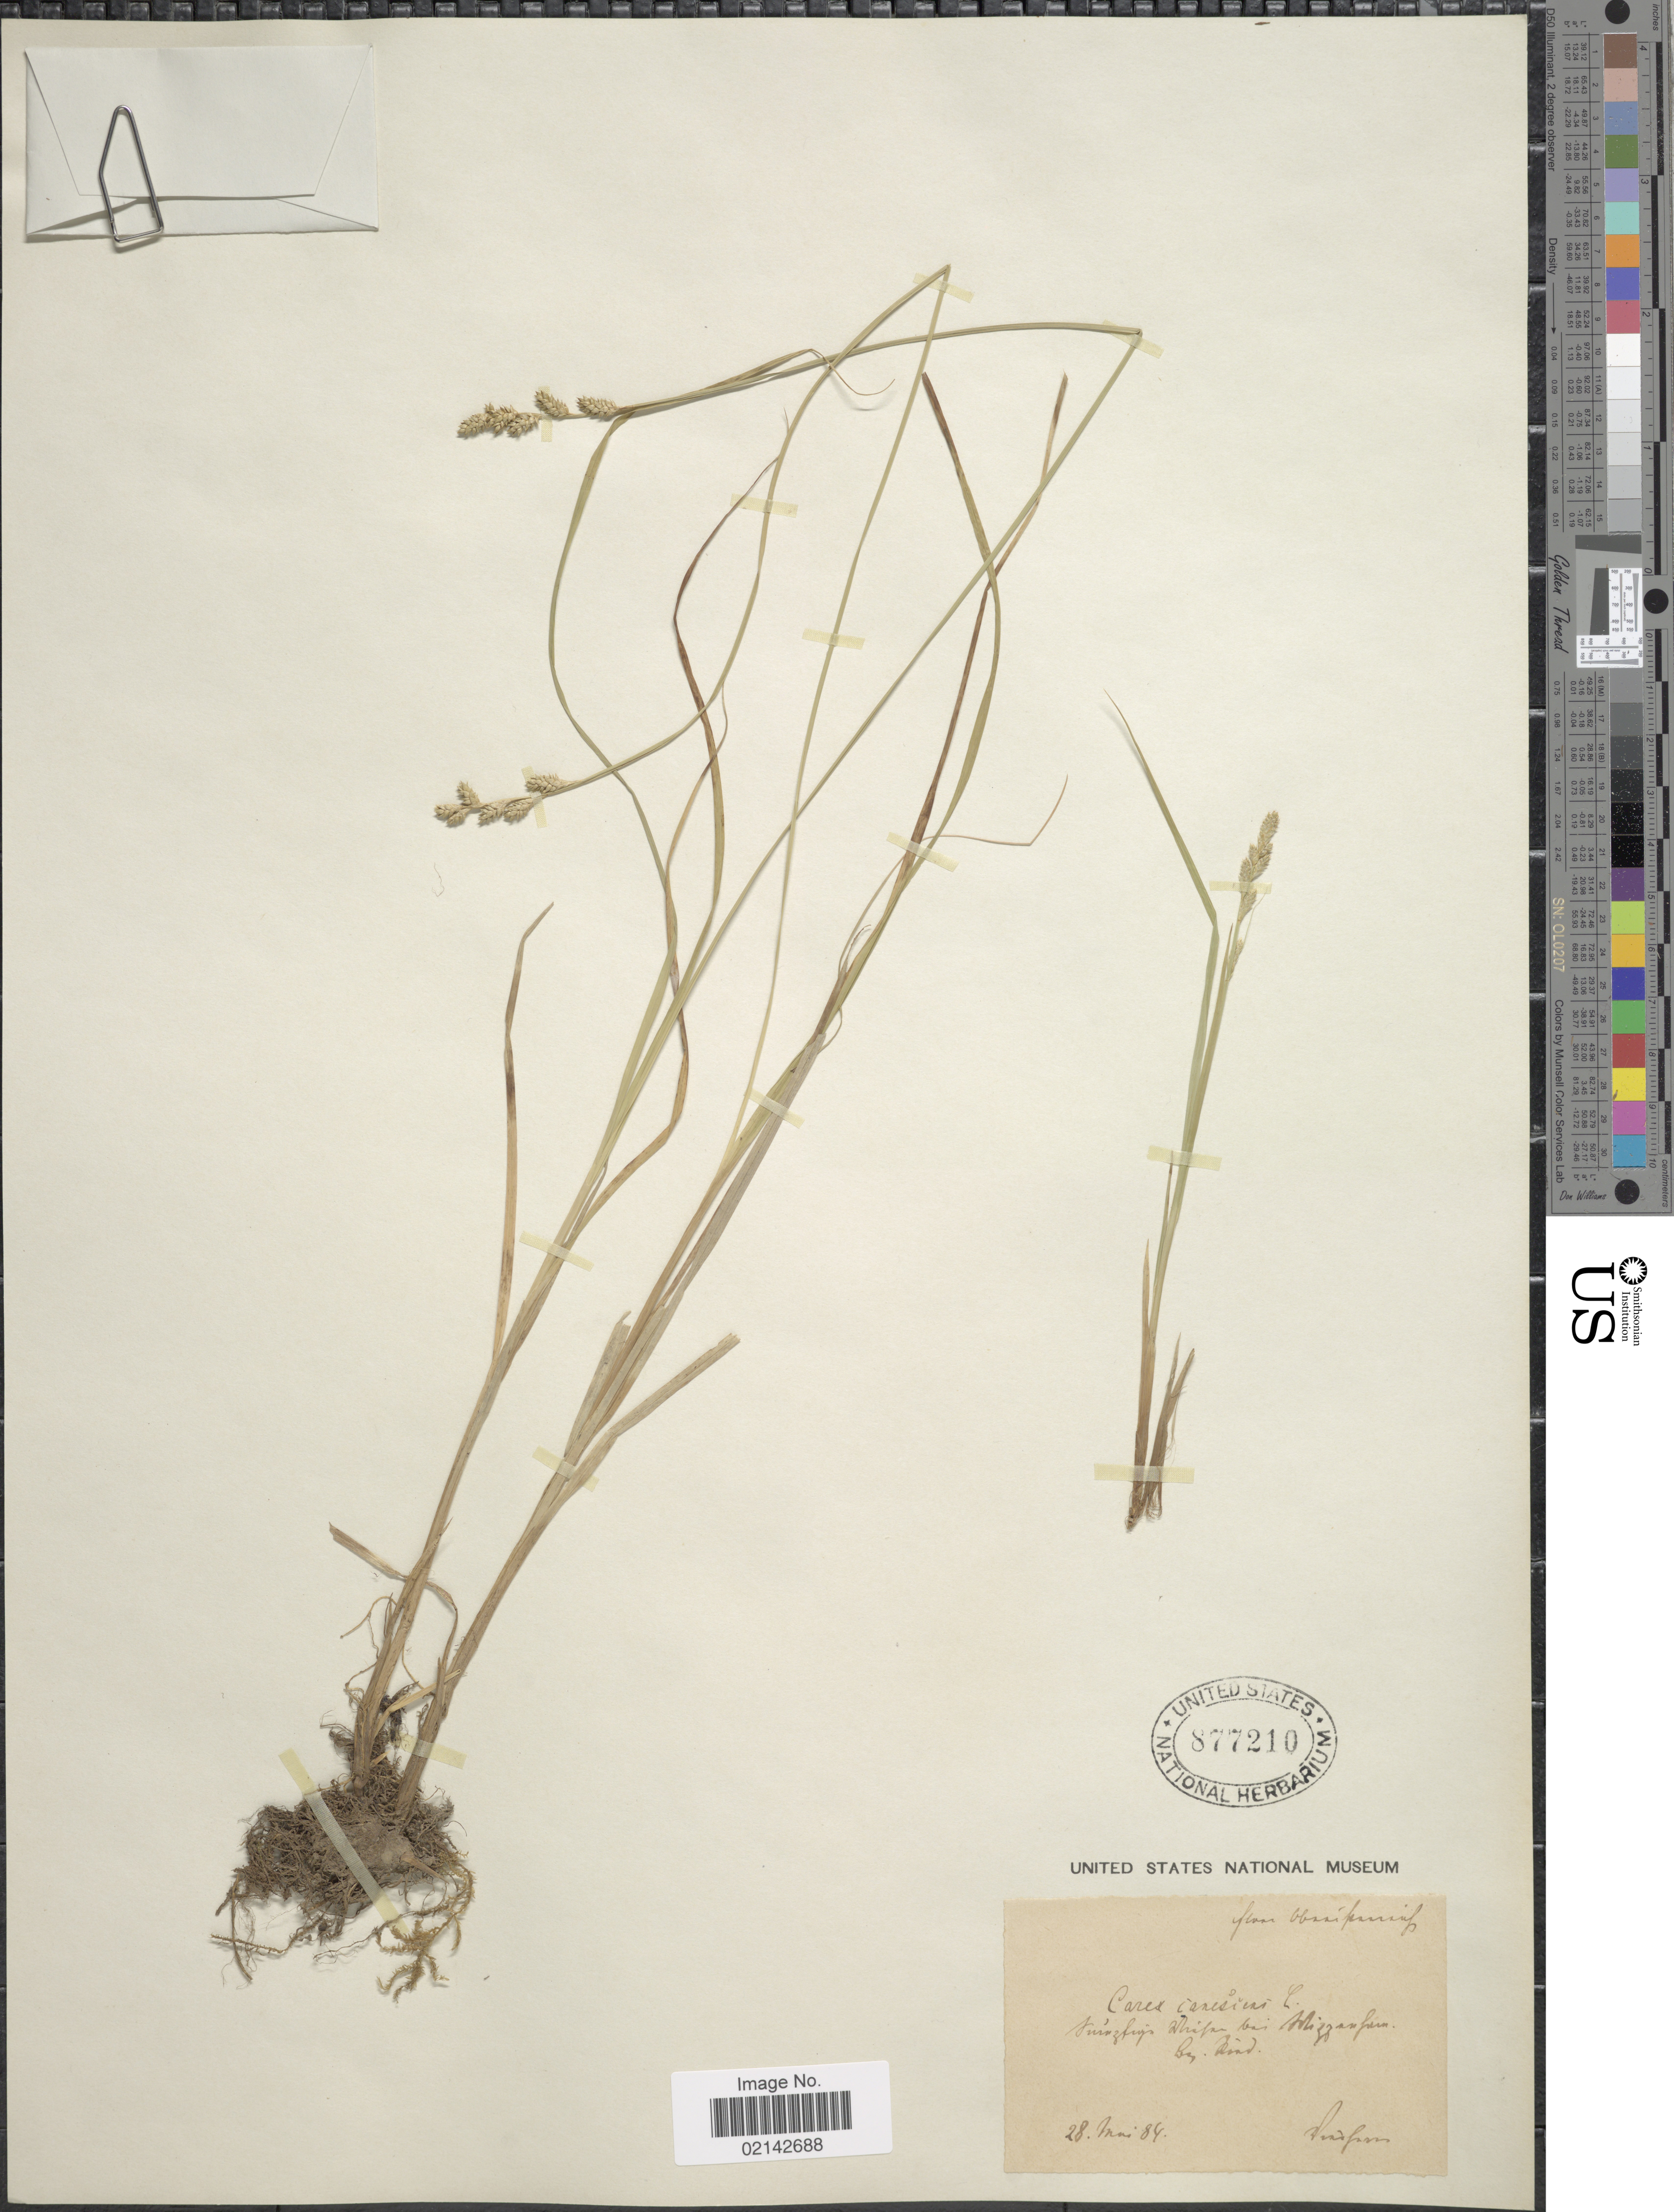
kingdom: Plantae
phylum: Tracheophyta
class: Liliopsida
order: Poales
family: Cyperaceae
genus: Carex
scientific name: Carex canescens var. canescens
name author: L.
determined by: Strong, Mark T., (BOT), Smithsonian Institution - National Museum of Natural History (UNITED STATES)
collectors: F. Vierhapper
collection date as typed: Transcribed d/m/y: 28/6/84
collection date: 1884-06-28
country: Austria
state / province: Oberosterreich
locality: Flora Oberösterreich, sumpfige Wiesen bei Wippenham, Bez. Ried.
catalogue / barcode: US 877210